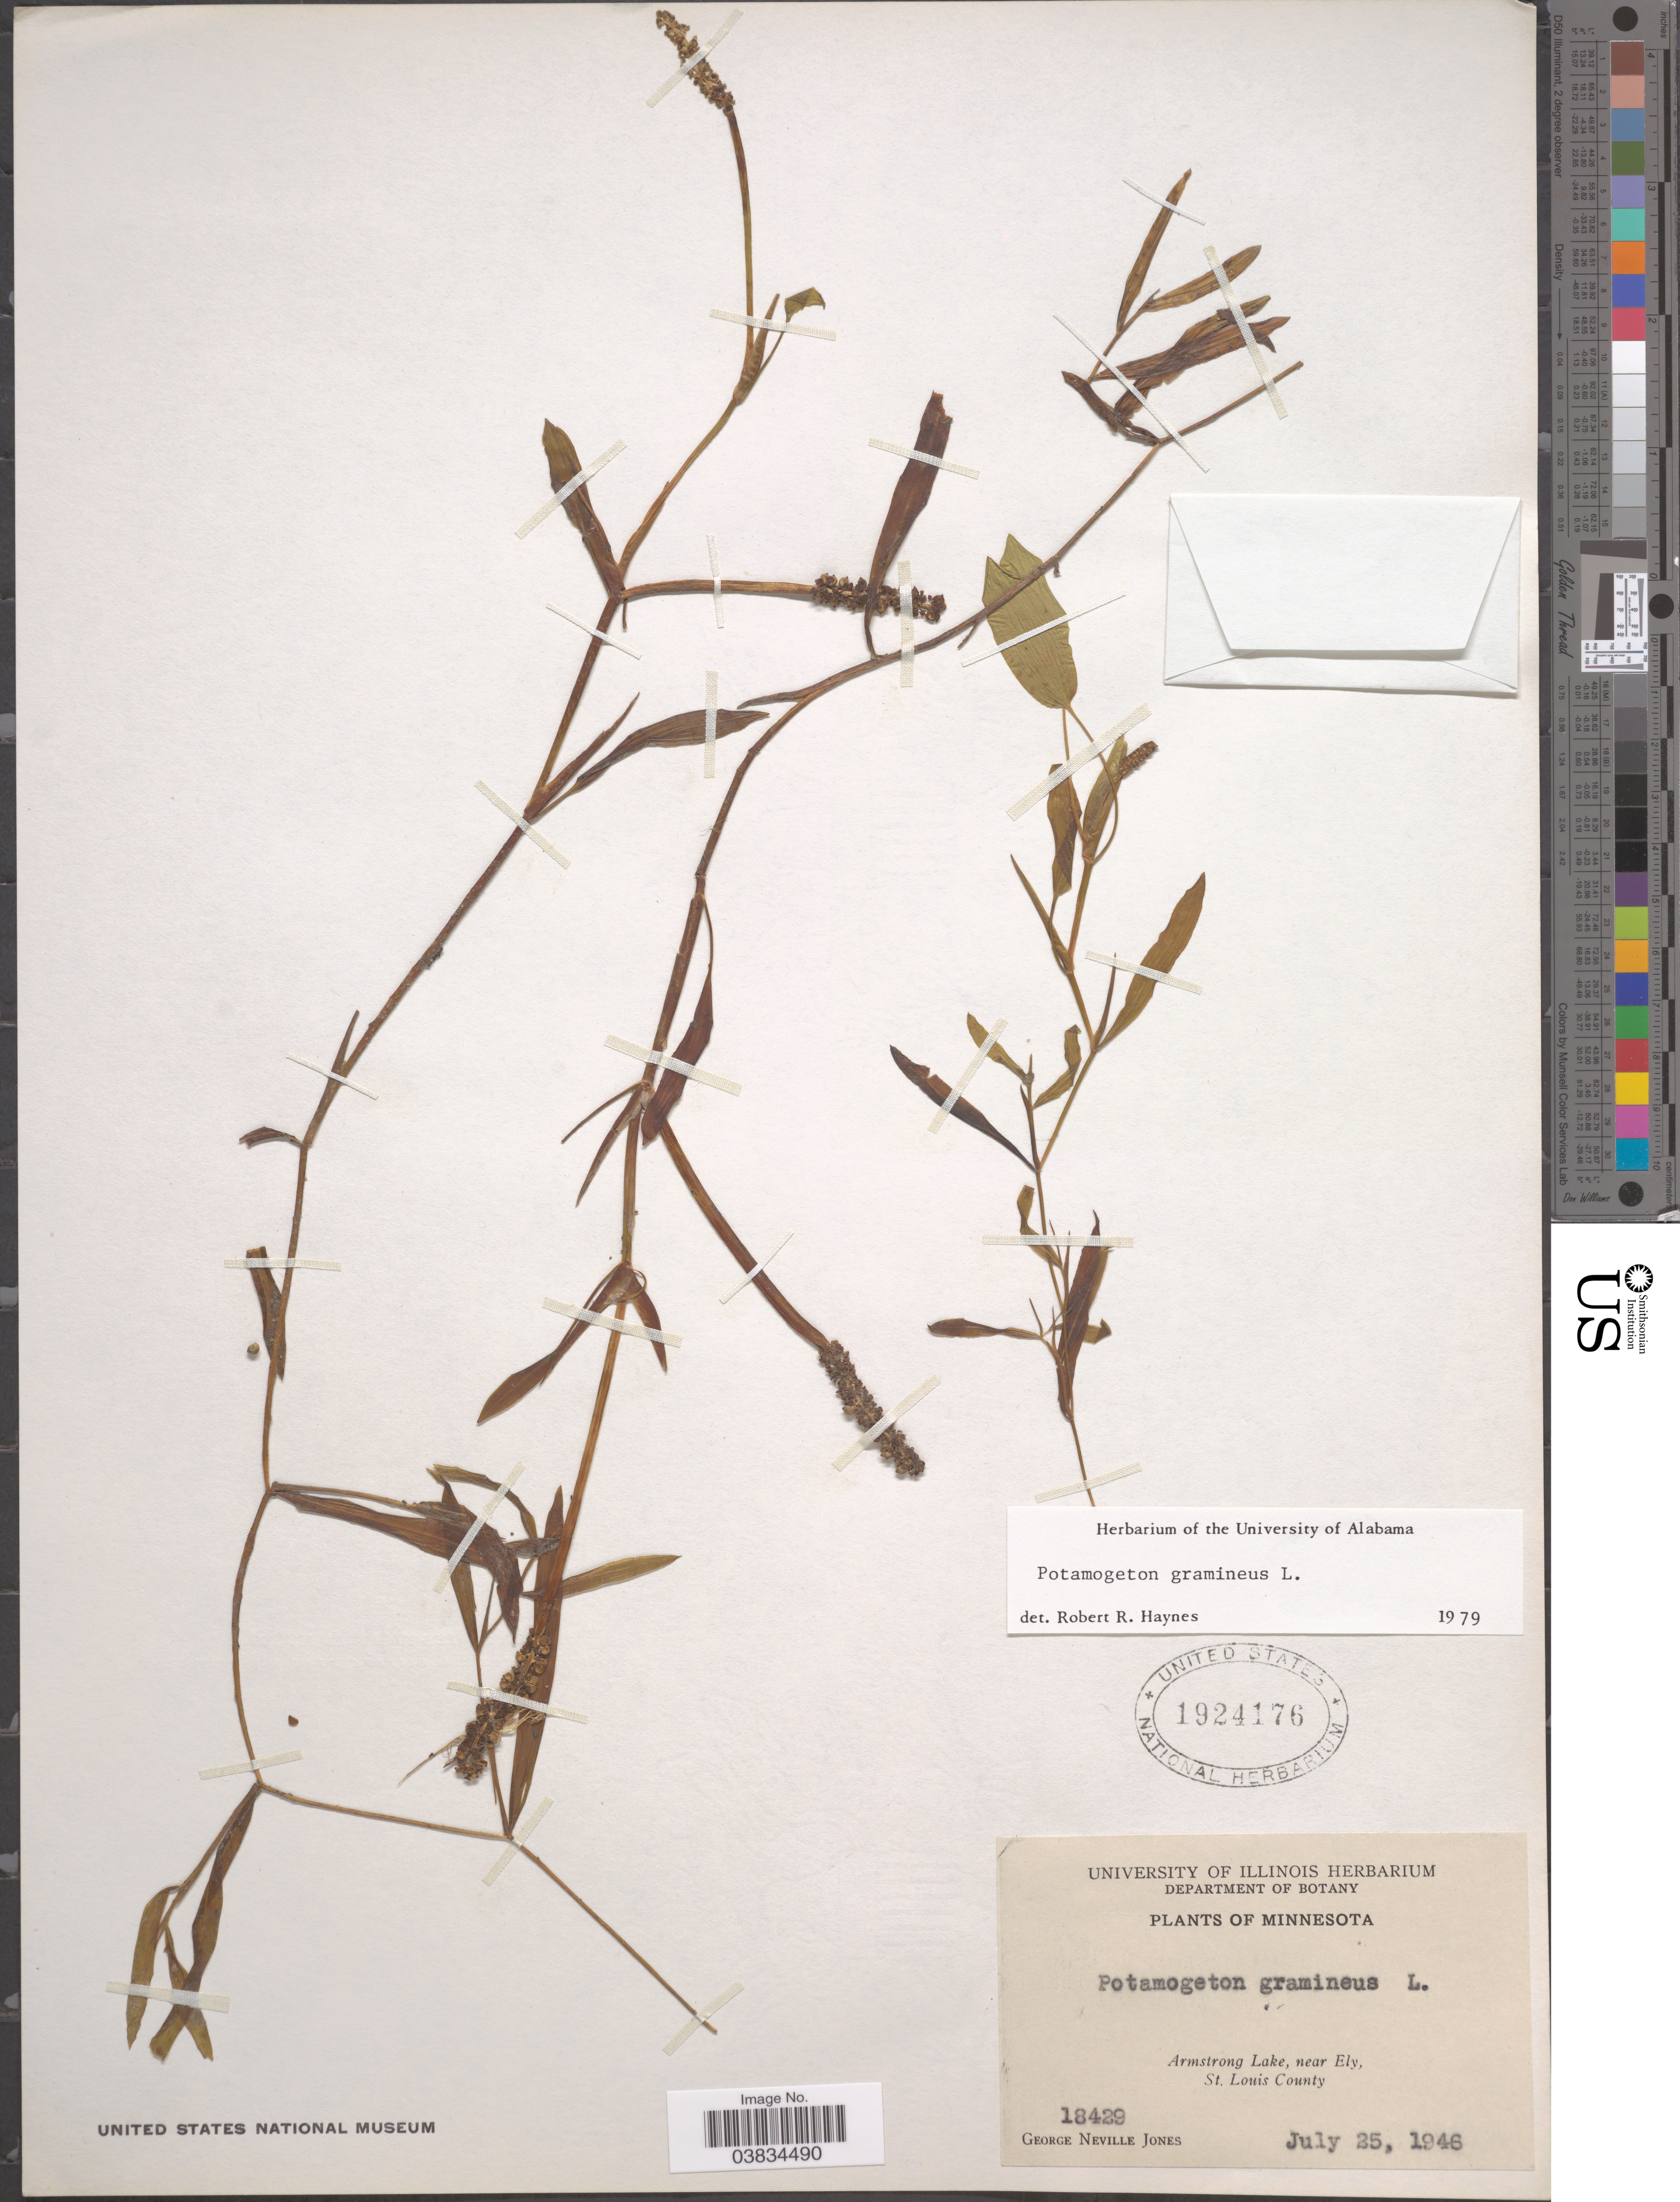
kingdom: Plantae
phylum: Tracheophyta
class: Liliopsida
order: Alismatales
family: Potamogetonaceae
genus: Potamogeton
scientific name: Potamogeton gramineus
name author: L.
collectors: G. N. Jones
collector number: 18429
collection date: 1946-07-25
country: United States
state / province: Minnesota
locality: Armstrong Lake, near Ely, St. Louis County.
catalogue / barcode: US 1924176